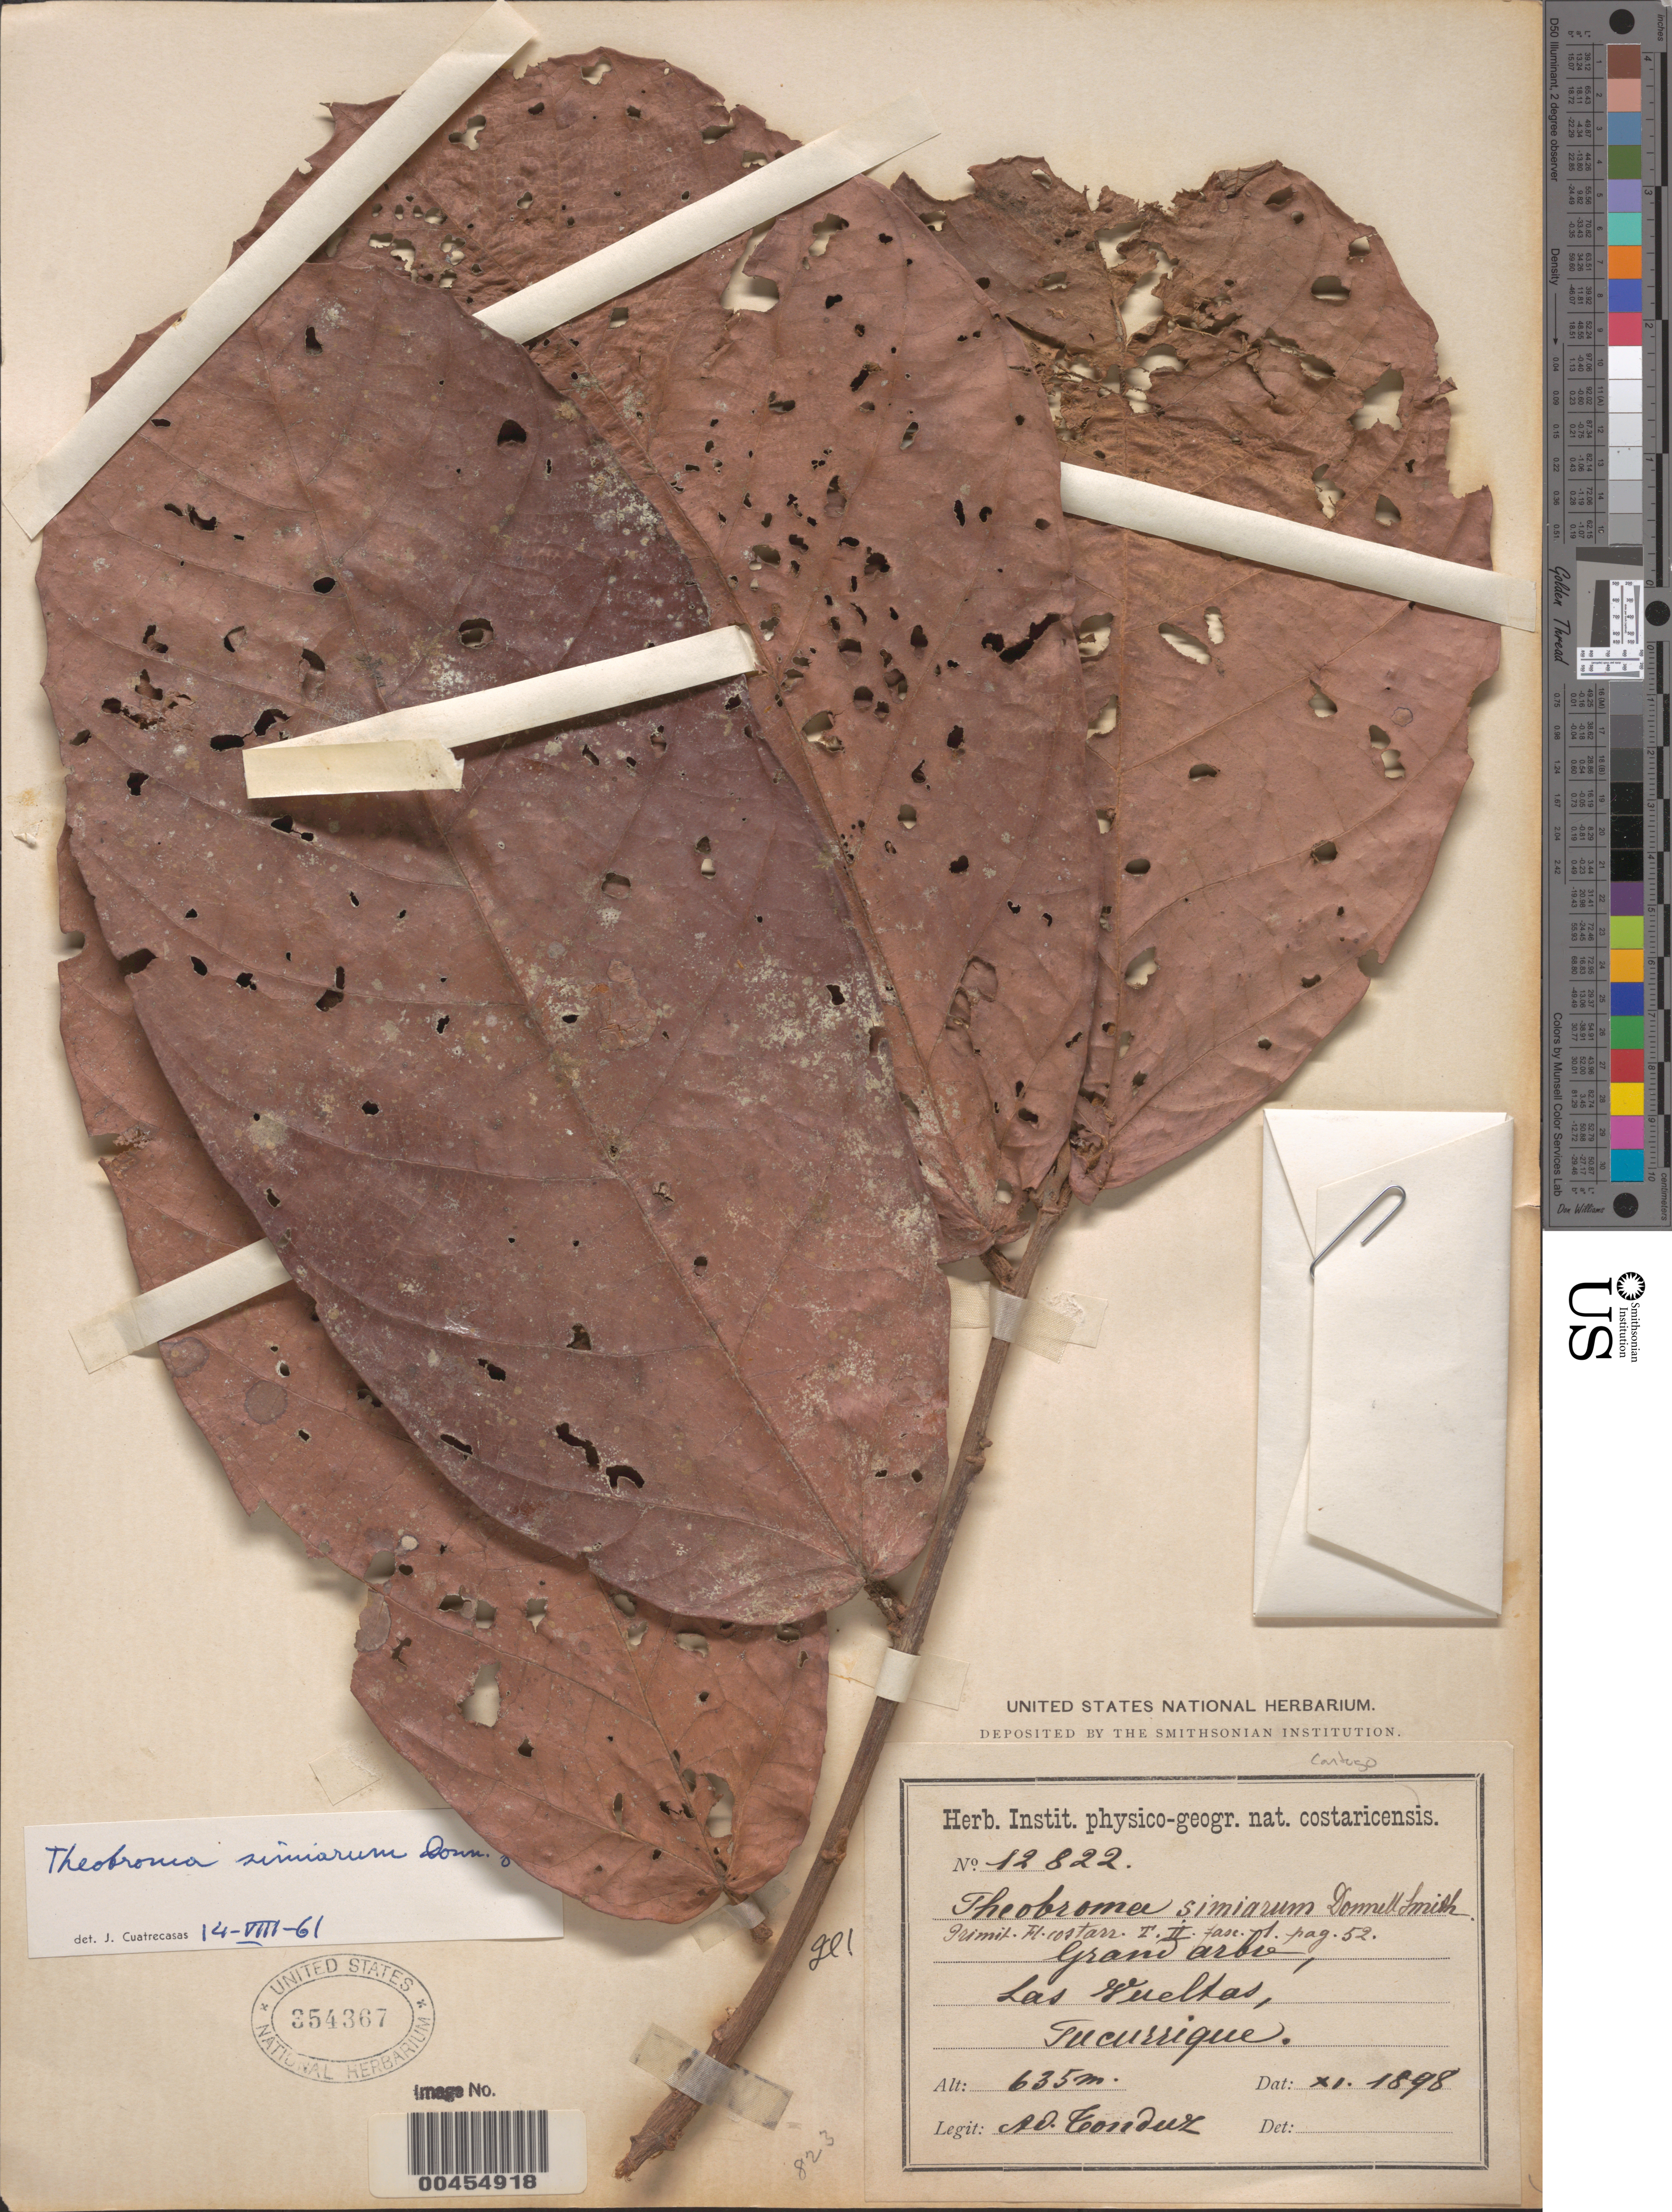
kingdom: Plantae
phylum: Tracheophyta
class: Magnoliopsida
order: Malvales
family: Malvaceae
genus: Theobroma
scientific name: Theobroma simiarum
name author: Donn. Sm.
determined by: Cuatrecasas, J.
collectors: A. Tonduz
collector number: herb. 12822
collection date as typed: Nov 1898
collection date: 1898-11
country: Costa Rica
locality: Las Vueltas, Tucurrique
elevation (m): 635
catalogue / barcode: US 254367